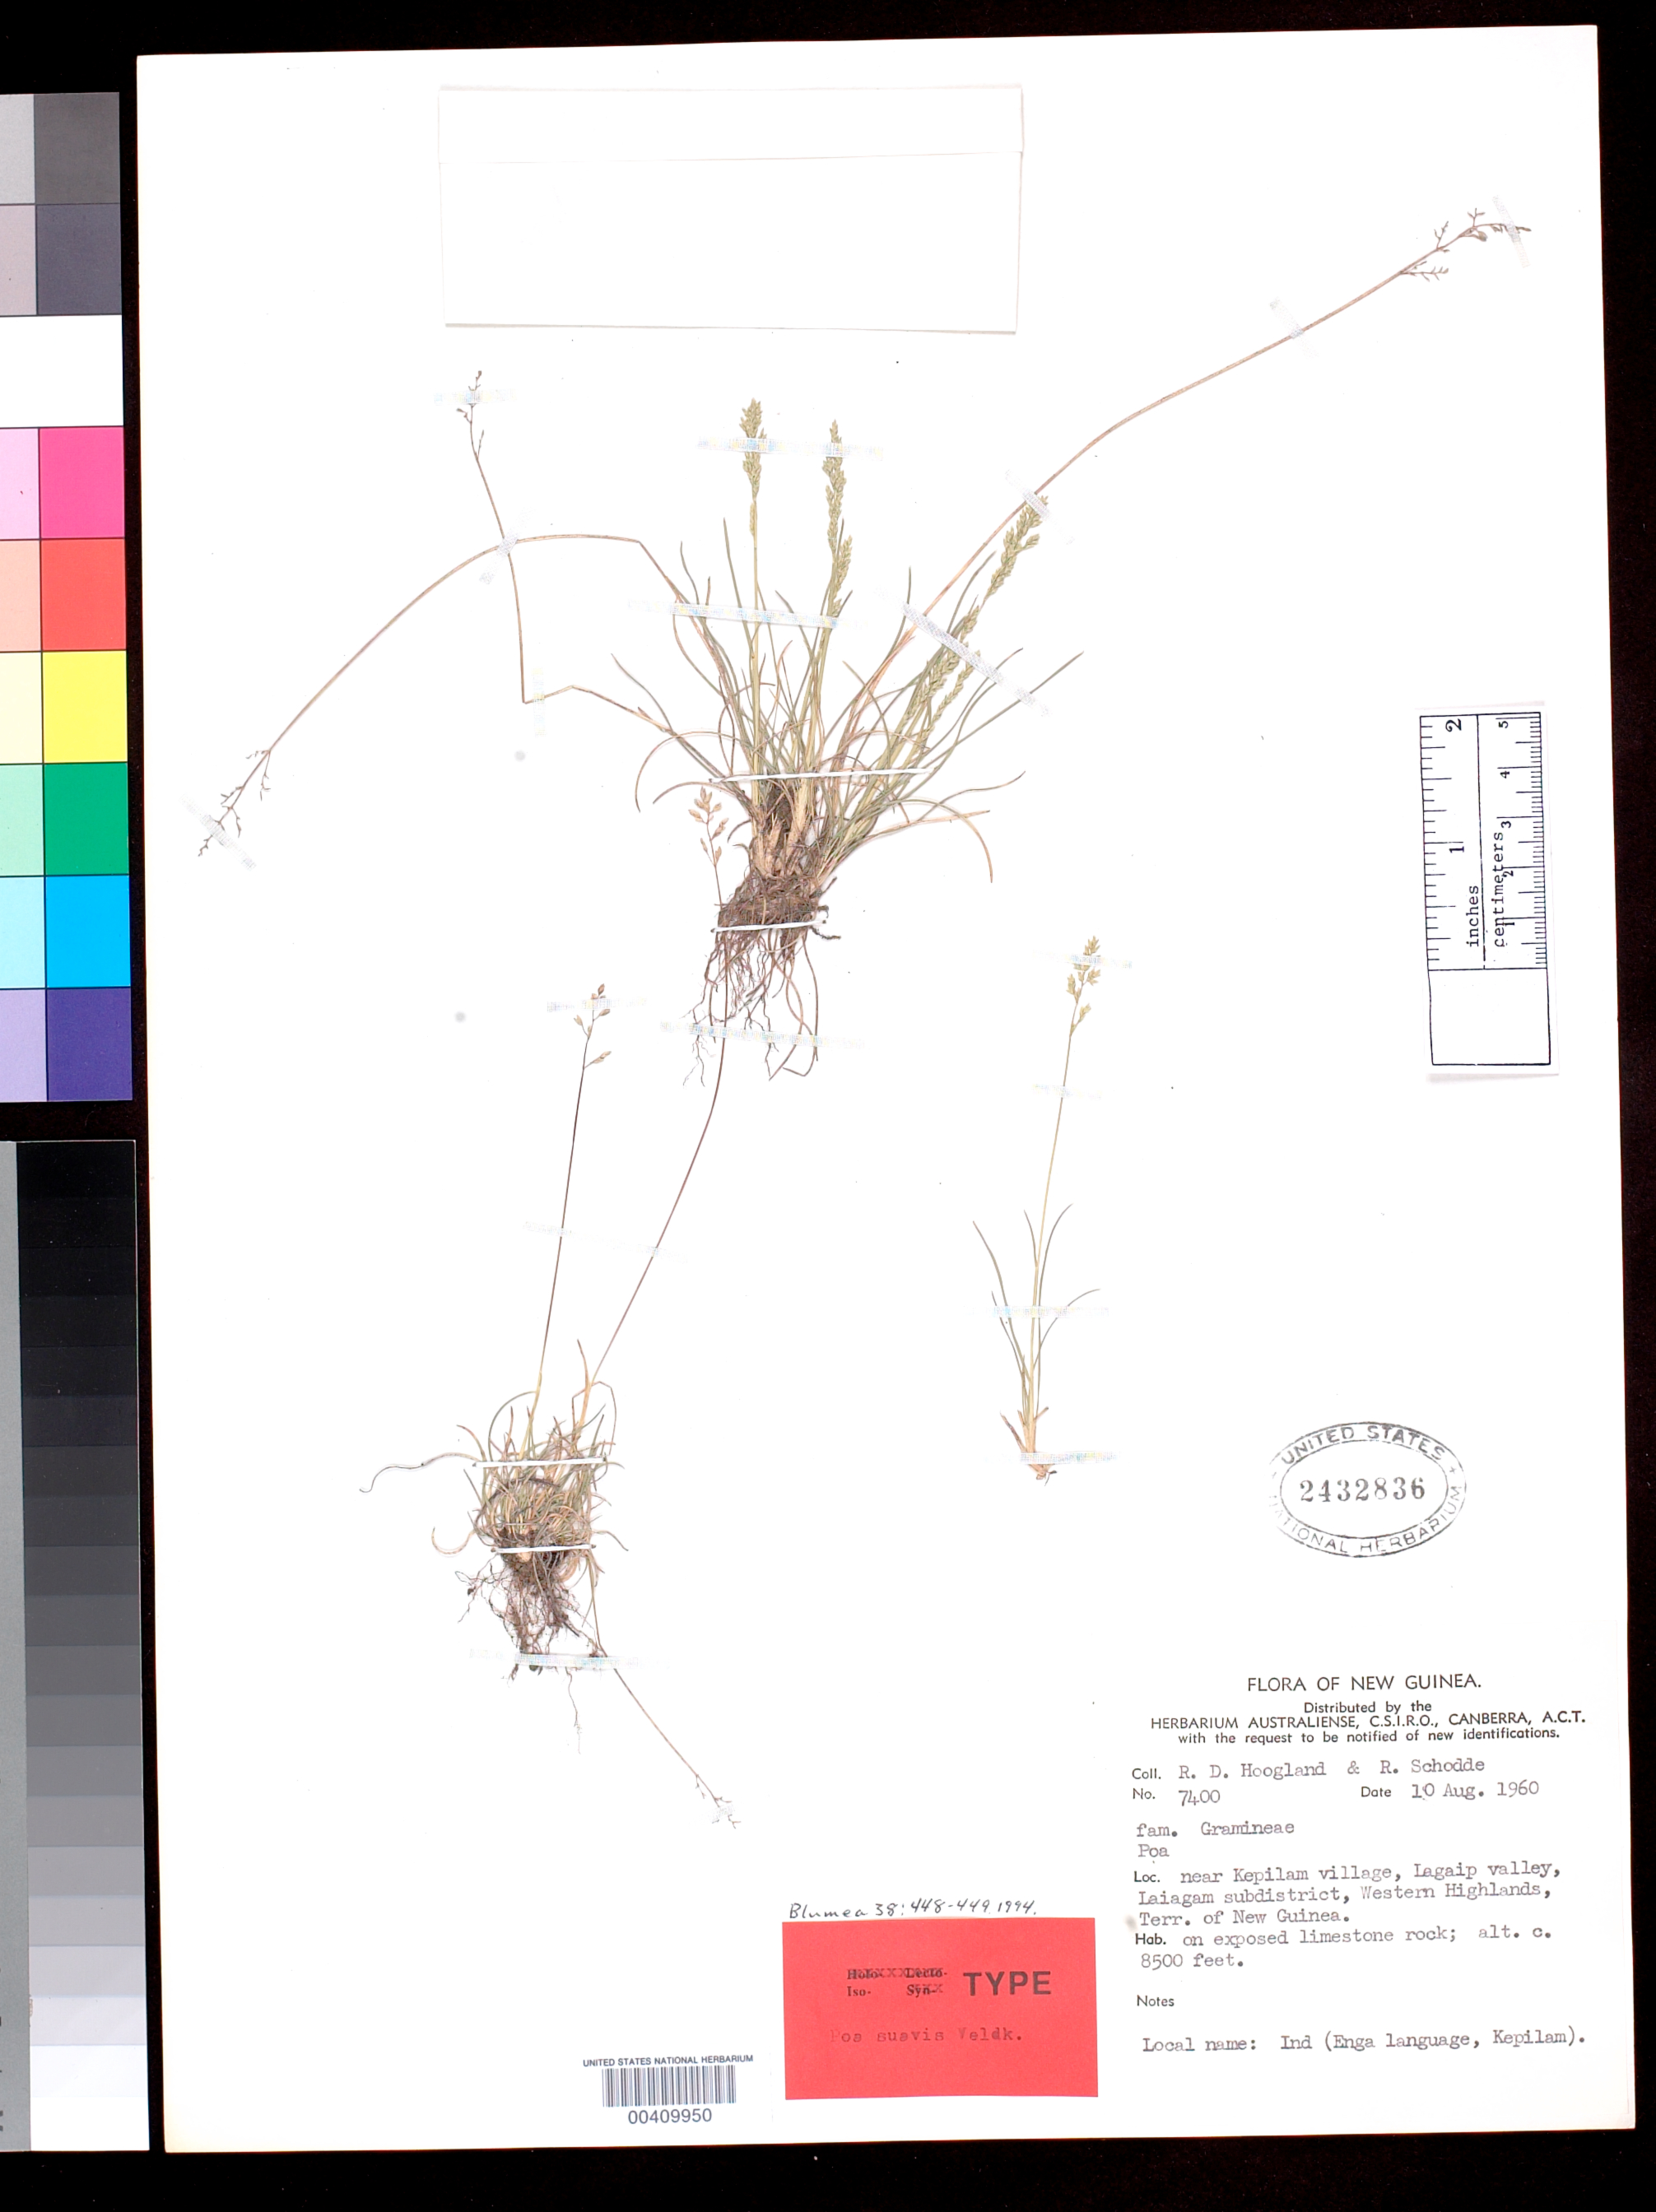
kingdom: Plantae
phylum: Tracheophyta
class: Liliopsida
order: Poales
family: Poaceae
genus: Poa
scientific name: Poa suavis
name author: Veldkamp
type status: Isotype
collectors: R. D. Hoogland & R. Schodde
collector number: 7400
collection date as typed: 10 Aug 1960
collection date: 1960-08-10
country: Papua New Guinea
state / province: Enga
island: New Guinea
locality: Laiagam subdist., near Kepilam Village, lagaip Valley.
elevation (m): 2591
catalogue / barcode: US 2432836